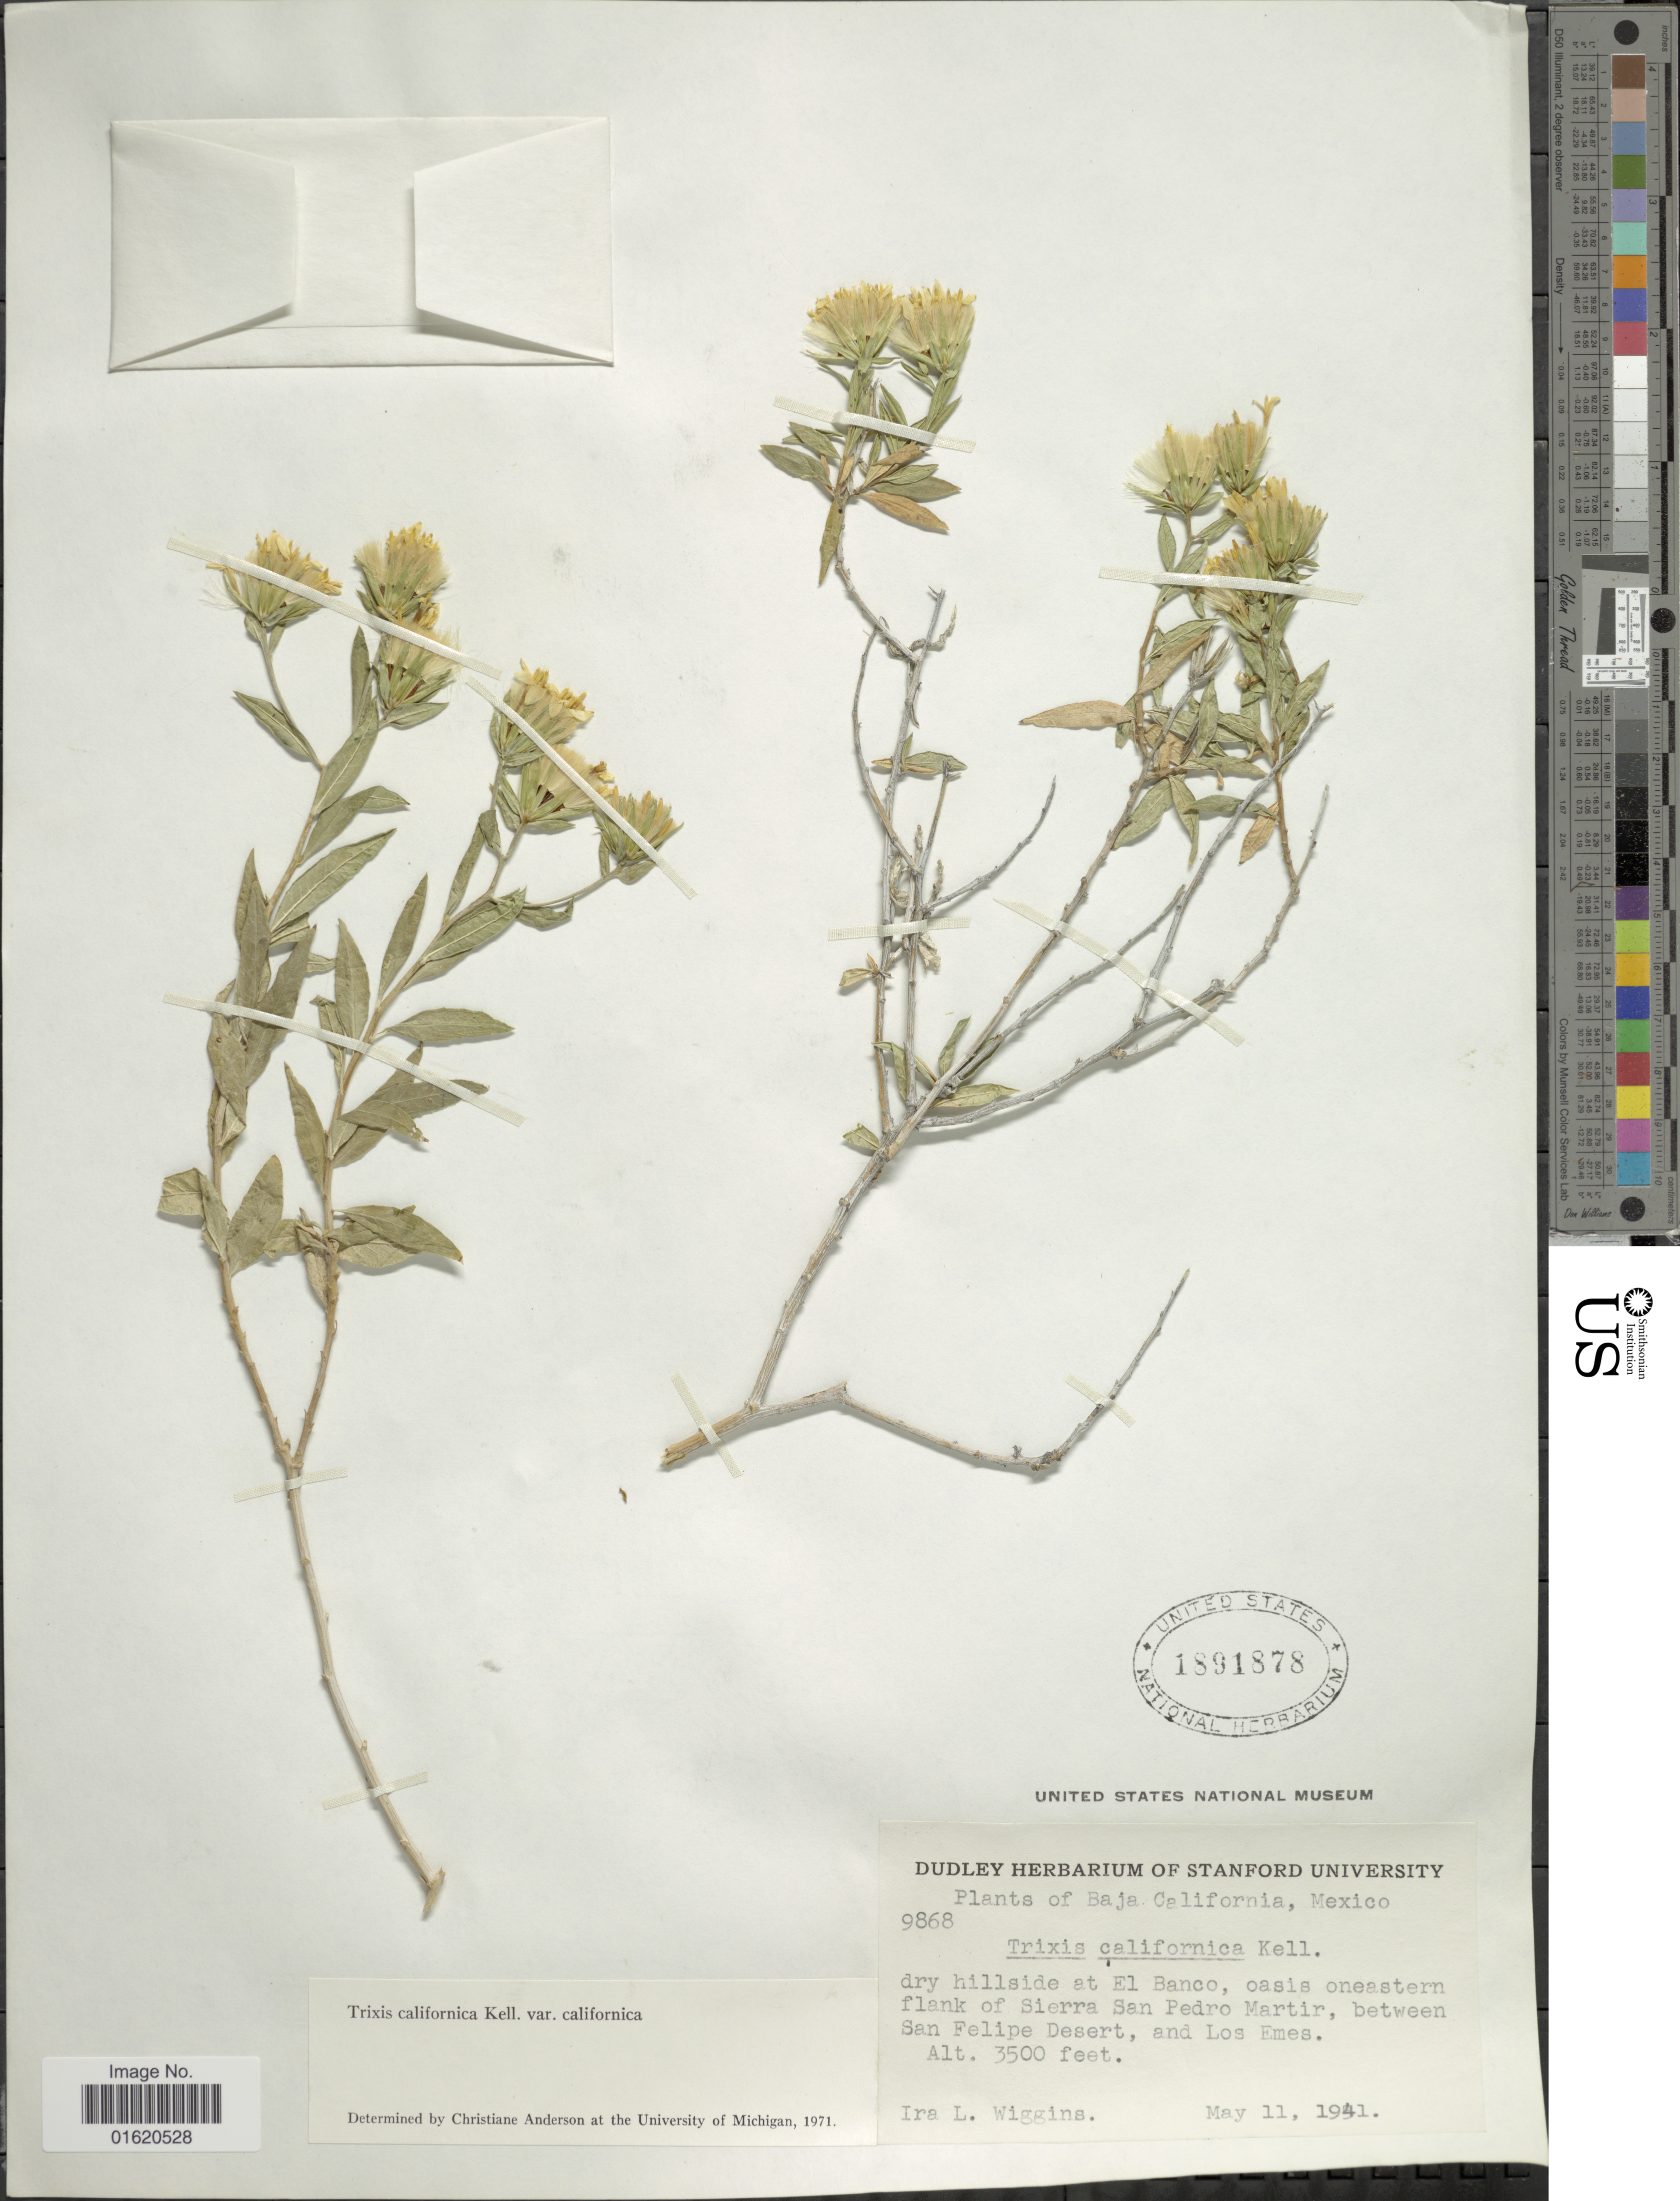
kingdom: Plantae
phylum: Tracheophyta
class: Magnoliopsida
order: Asterales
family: Asteraceae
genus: Trixis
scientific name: Trixis californica var. californica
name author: Kellogg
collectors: I. L. Wiggins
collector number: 9868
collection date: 1941-05-11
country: Mexico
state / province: Baja California Norte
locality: Dry hillside at El Blanco, oasis oneastern flank of Sierra San Pedro Martir, between San Felipe Desert, and Lom emes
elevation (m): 1067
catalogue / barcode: US 1891878